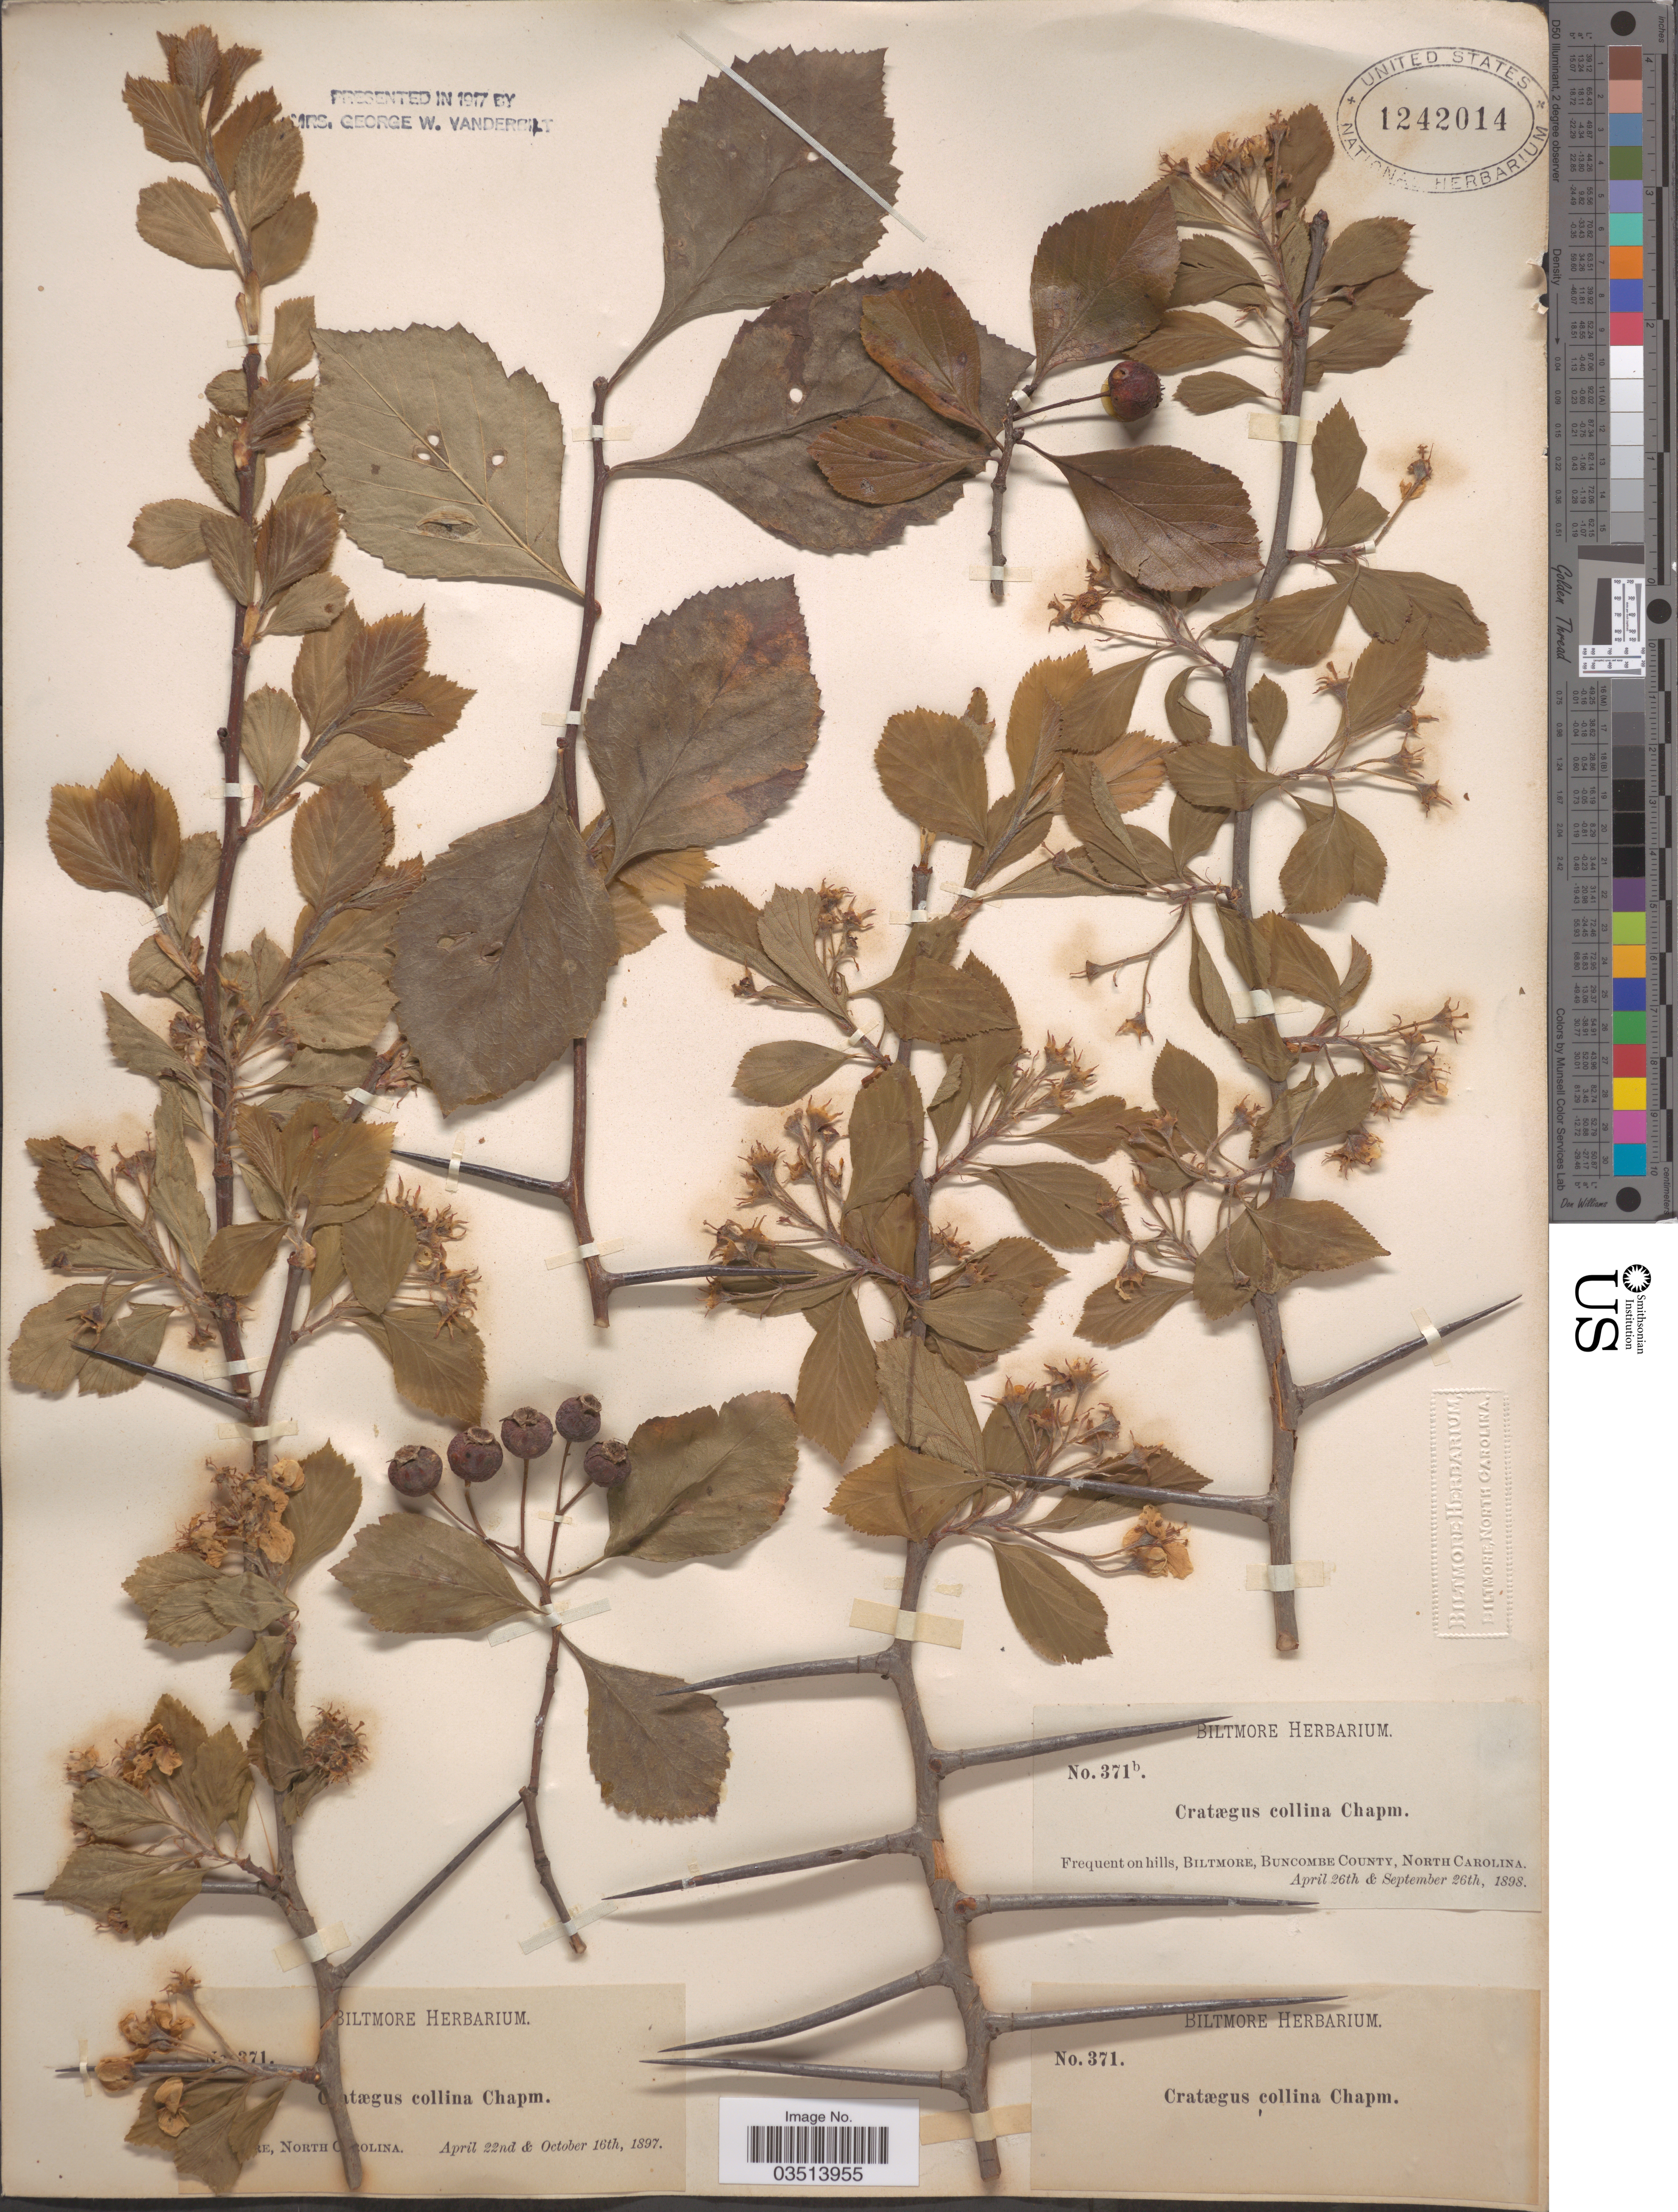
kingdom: Plantae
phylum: Tracheophyta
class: Magnoliopsida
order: Rosales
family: Rosaceae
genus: Crataegus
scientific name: Crataegus collina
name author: Chapm.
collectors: ex herb. Biltmore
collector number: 371b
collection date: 1898-04-26/1898-09-26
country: United States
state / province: North Carolina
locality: Biltmore, Buncombe County.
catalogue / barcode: US 1242014